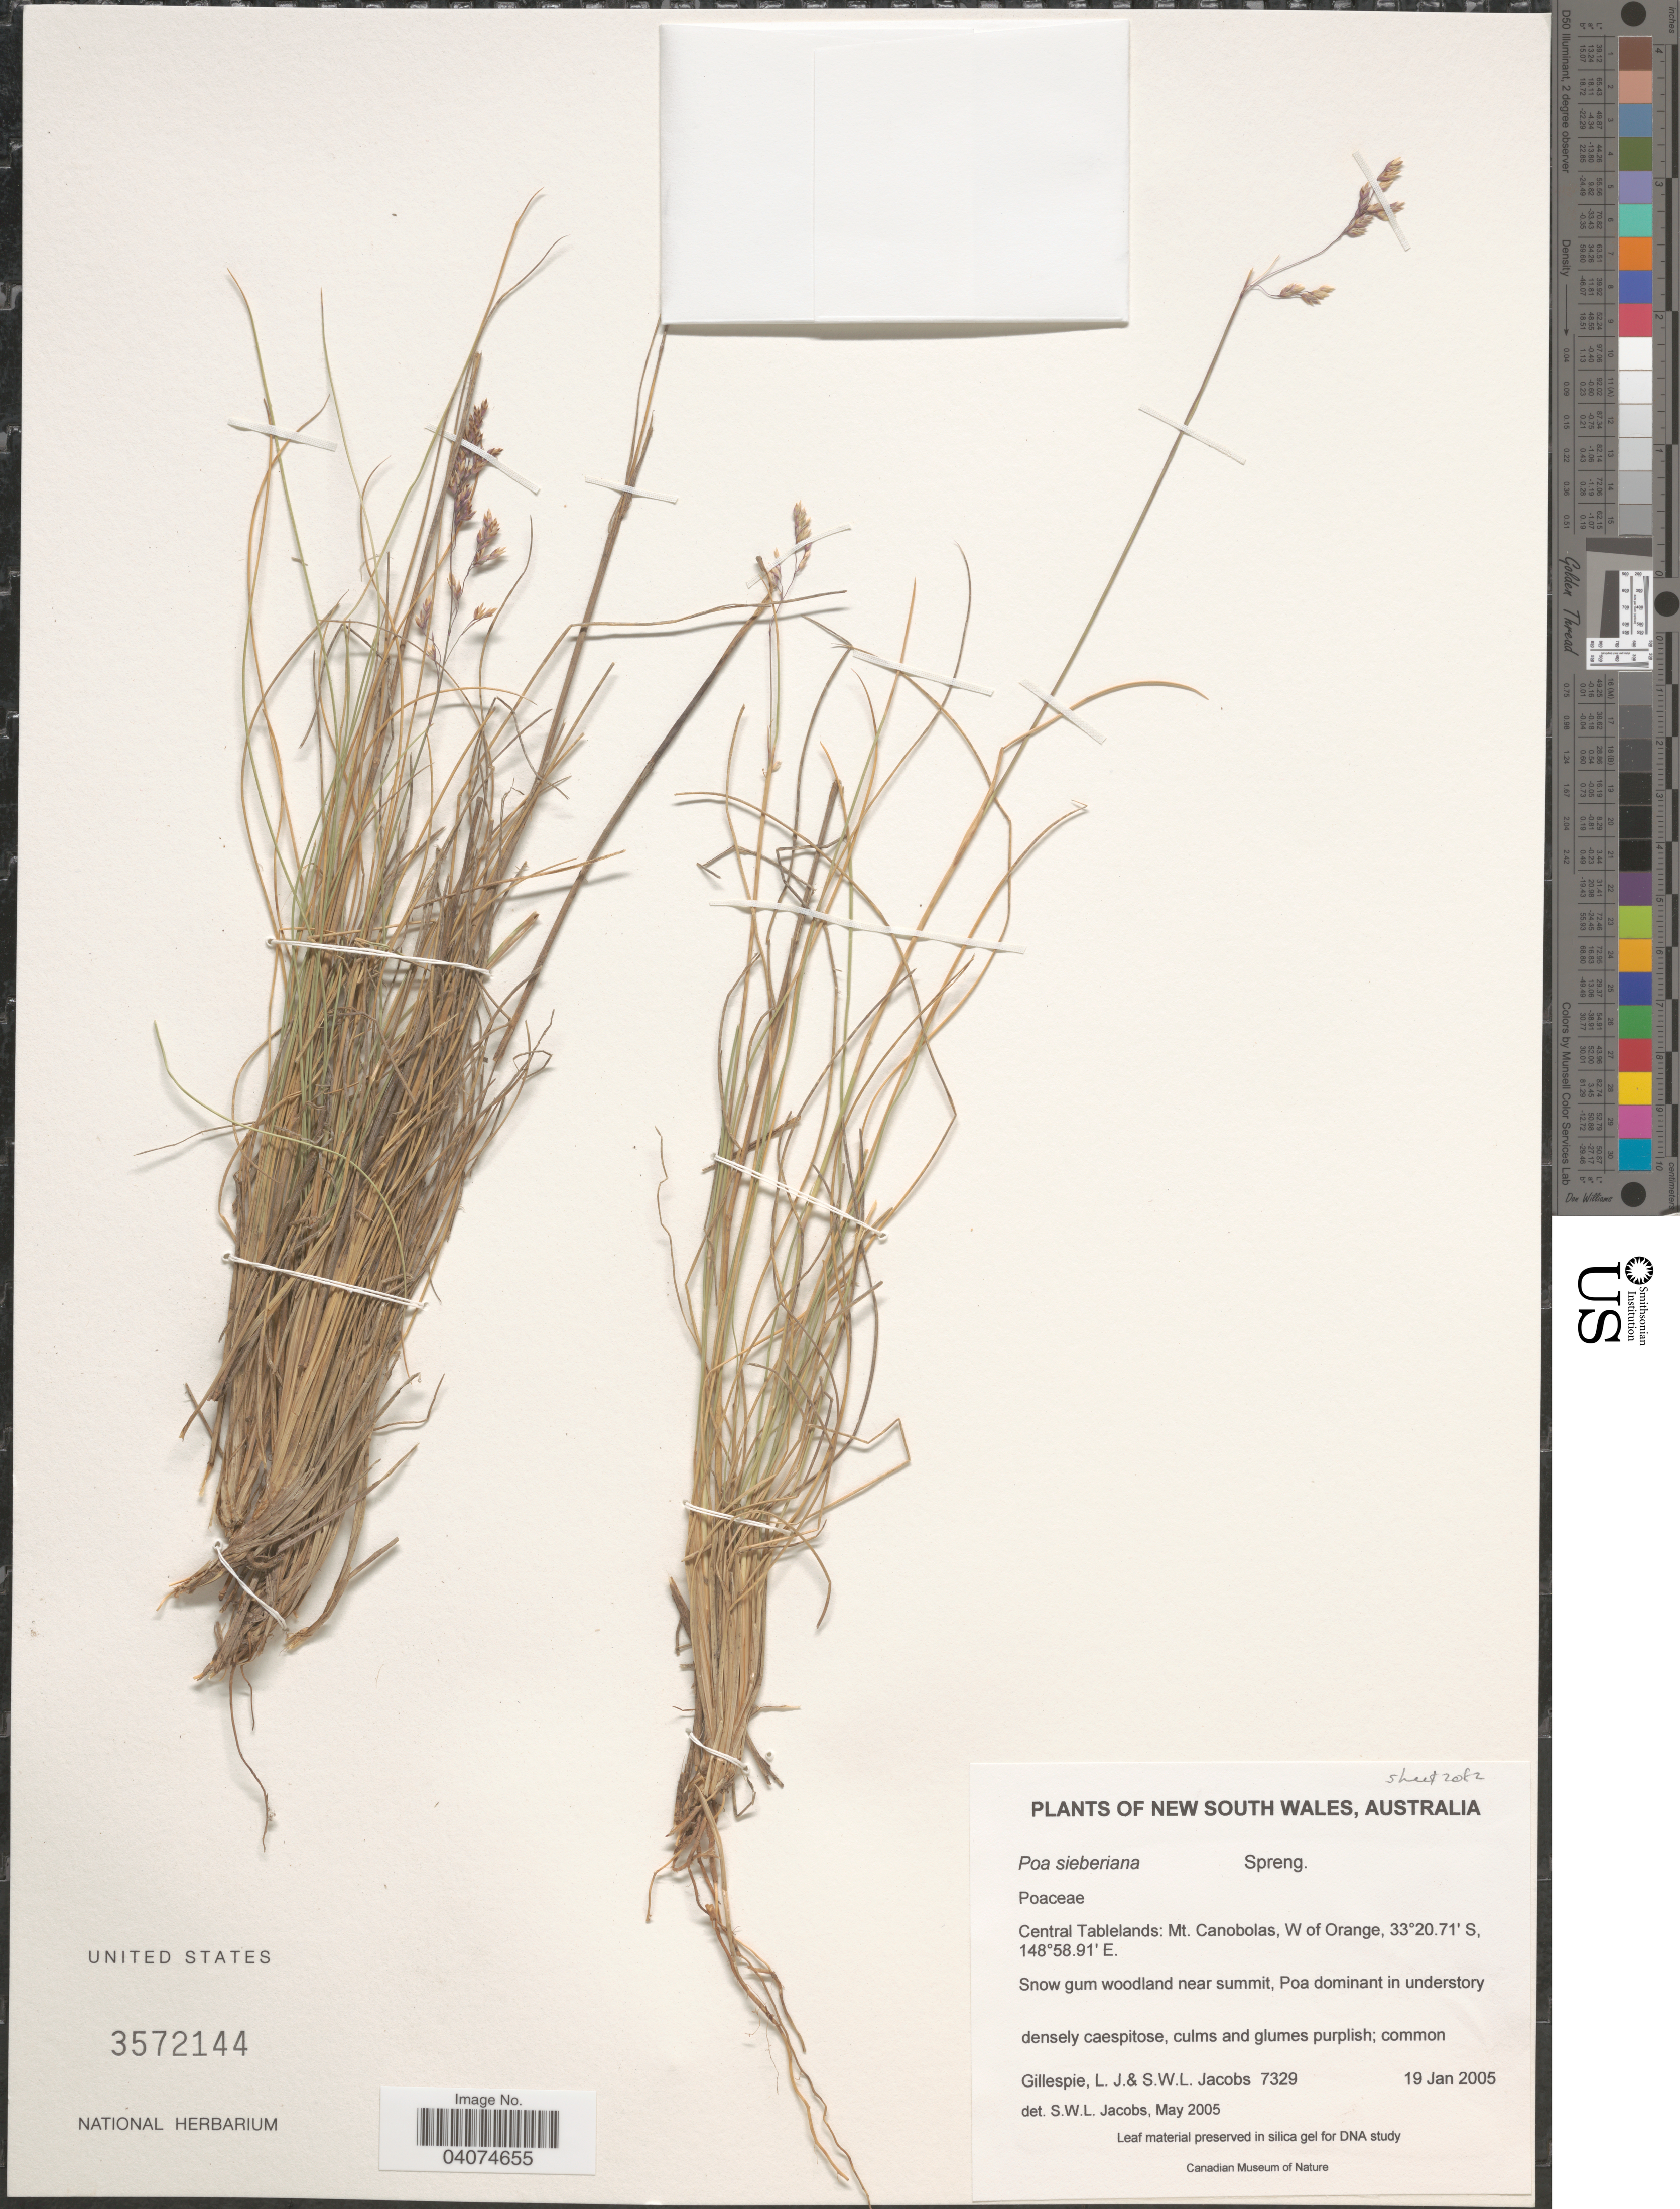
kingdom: Plantae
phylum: Tracheophyta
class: Liliopsida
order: Poales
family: Poaceae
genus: Poa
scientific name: Poa sieberiana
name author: Spreng.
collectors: L. Gillespie & S. W. L. Jacobs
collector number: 7329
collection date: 2005-01-19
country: Australia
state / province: New South Wales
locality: Central Tablelands: Mt. Canobolas, W of Orange.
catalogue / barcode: US 3572144